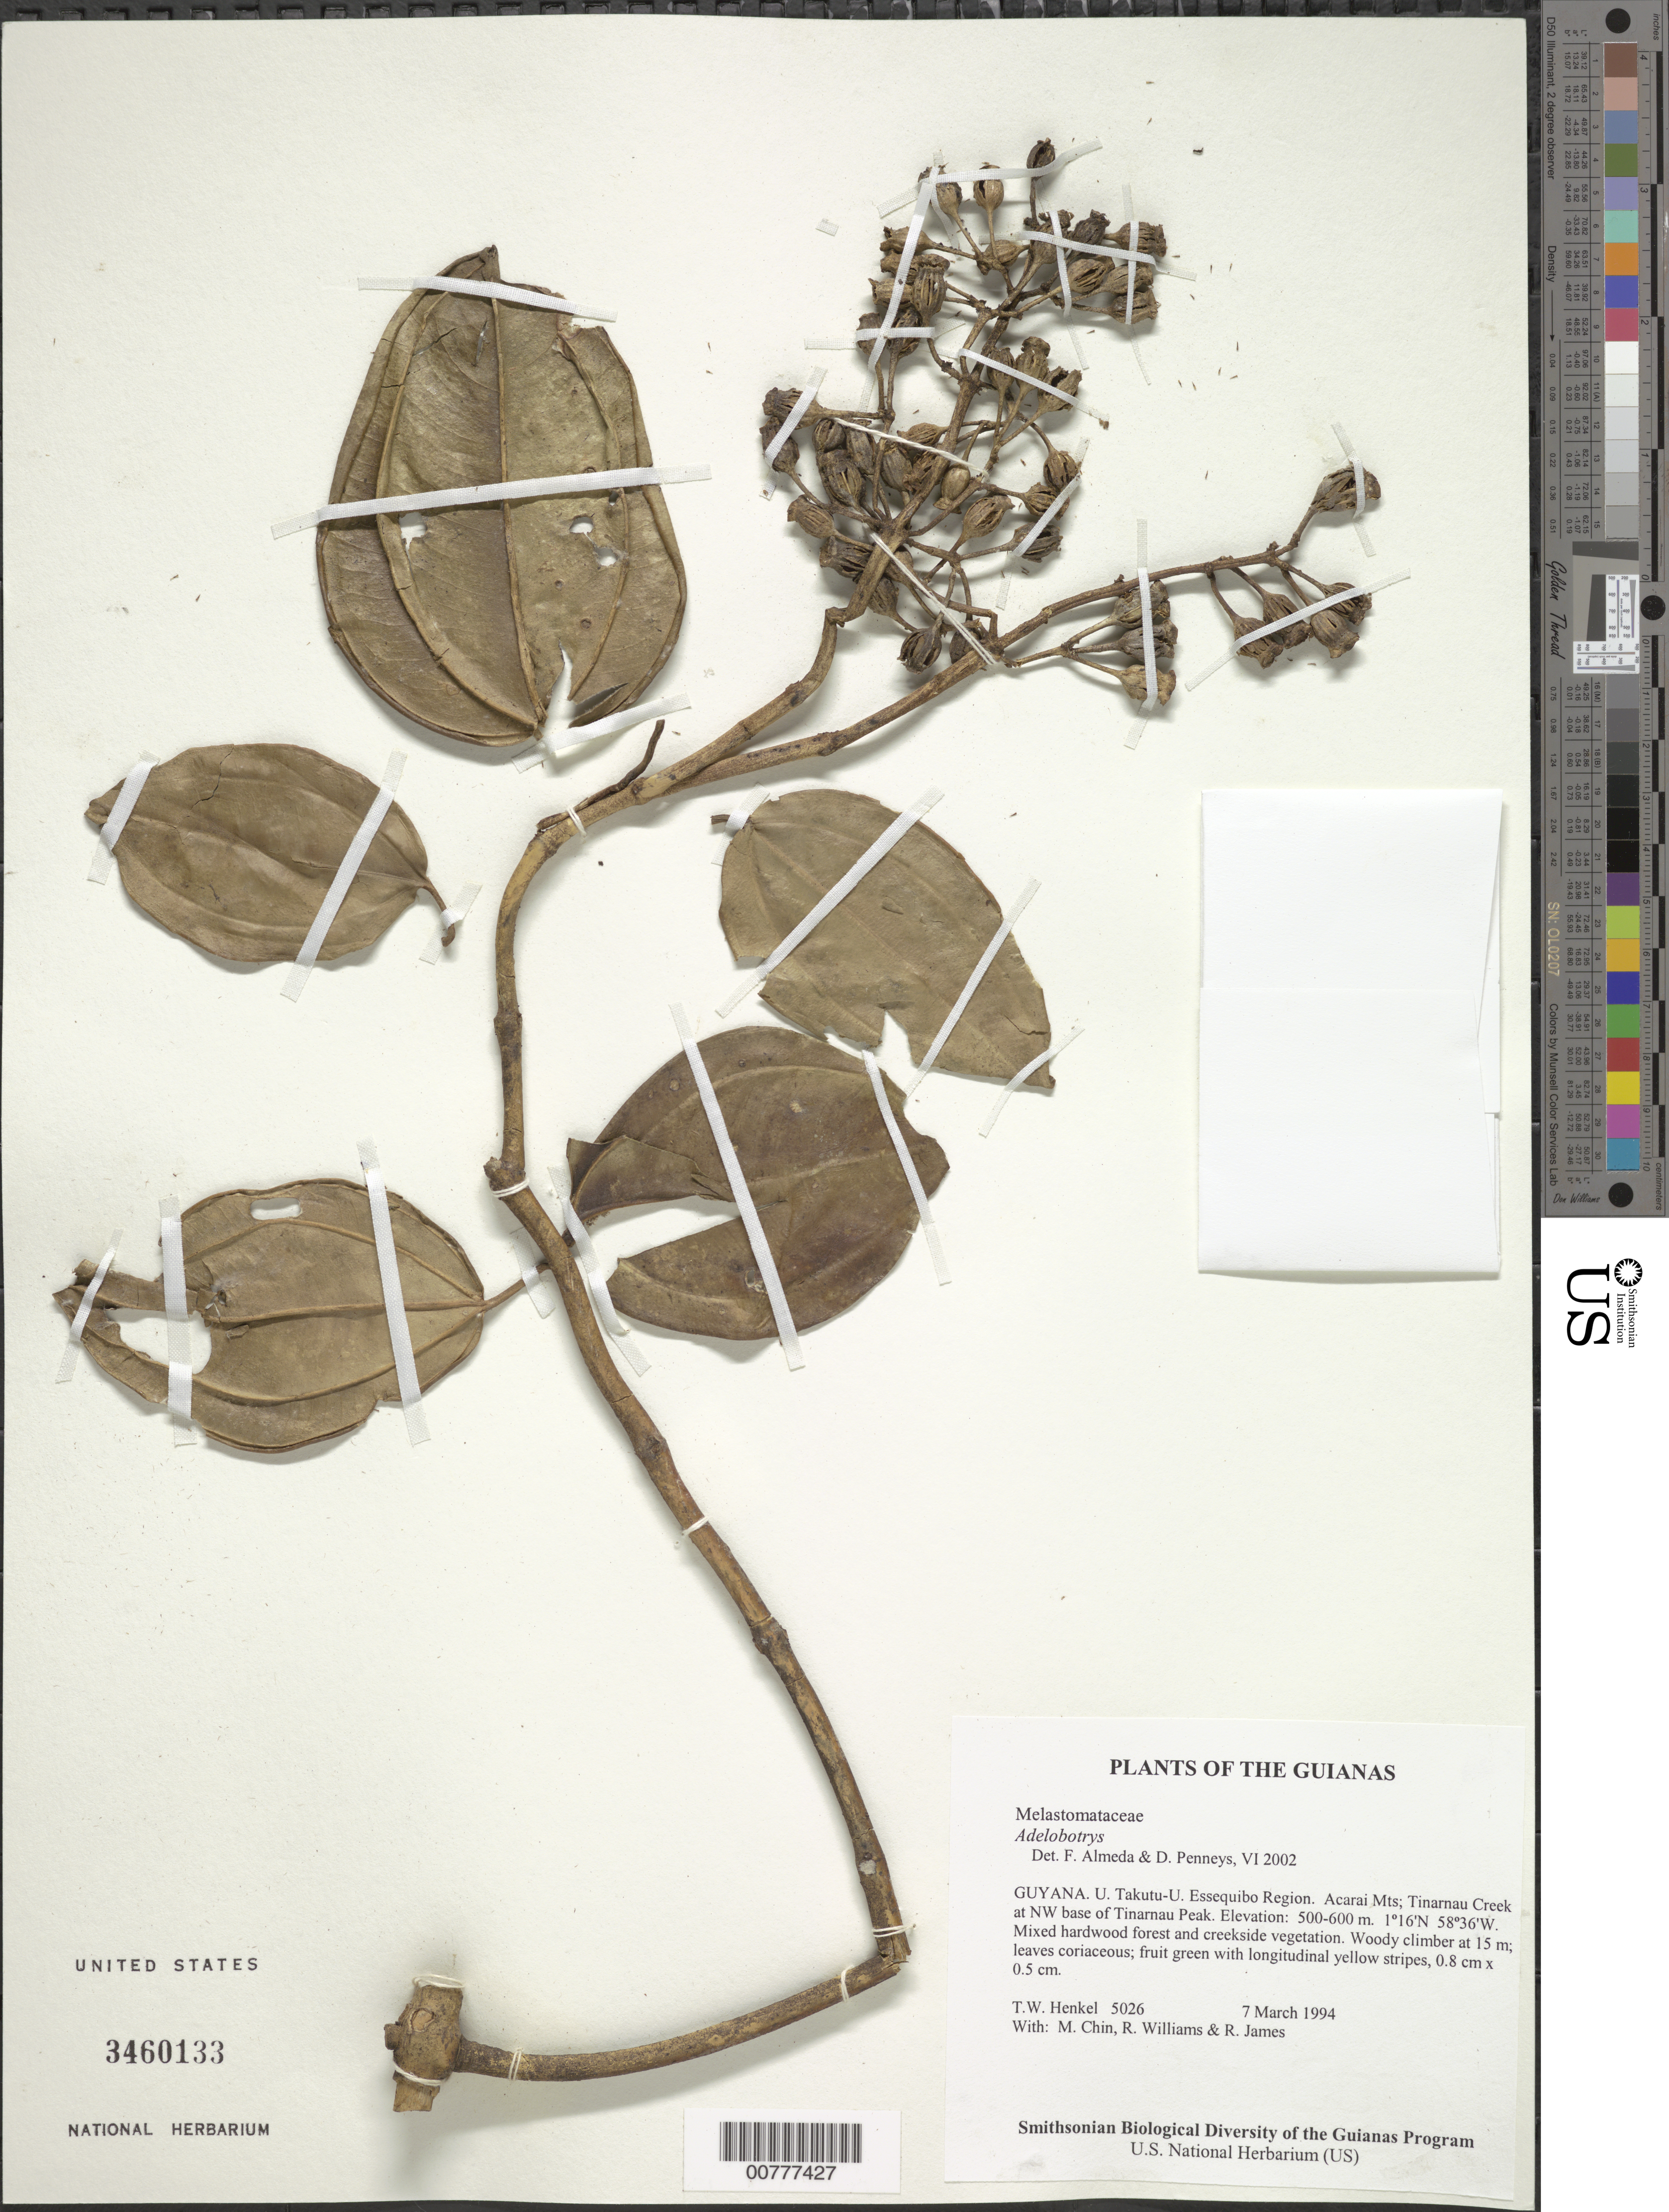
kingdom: Plantae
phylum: Tracheophyta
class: Magnoliopsida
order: Myrtales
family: Melastomataceae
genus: Adelobotrys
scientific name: Adelobotrys sp.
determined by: Almeda, F.; Penneys, D. S.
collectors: T. Henkel, M. Chin, R. Williams & R. James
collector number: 5026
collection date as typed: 7 March 1994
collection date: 1994-03-07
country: Guyana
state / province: U. Takutu-U. Essequibo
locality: Acarai Mts; Tinarnau Creek at NW base of Tinarnau Peak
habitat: Mixed hardwood forest and creekside vegetation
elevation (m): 500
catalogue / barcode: US 3460133